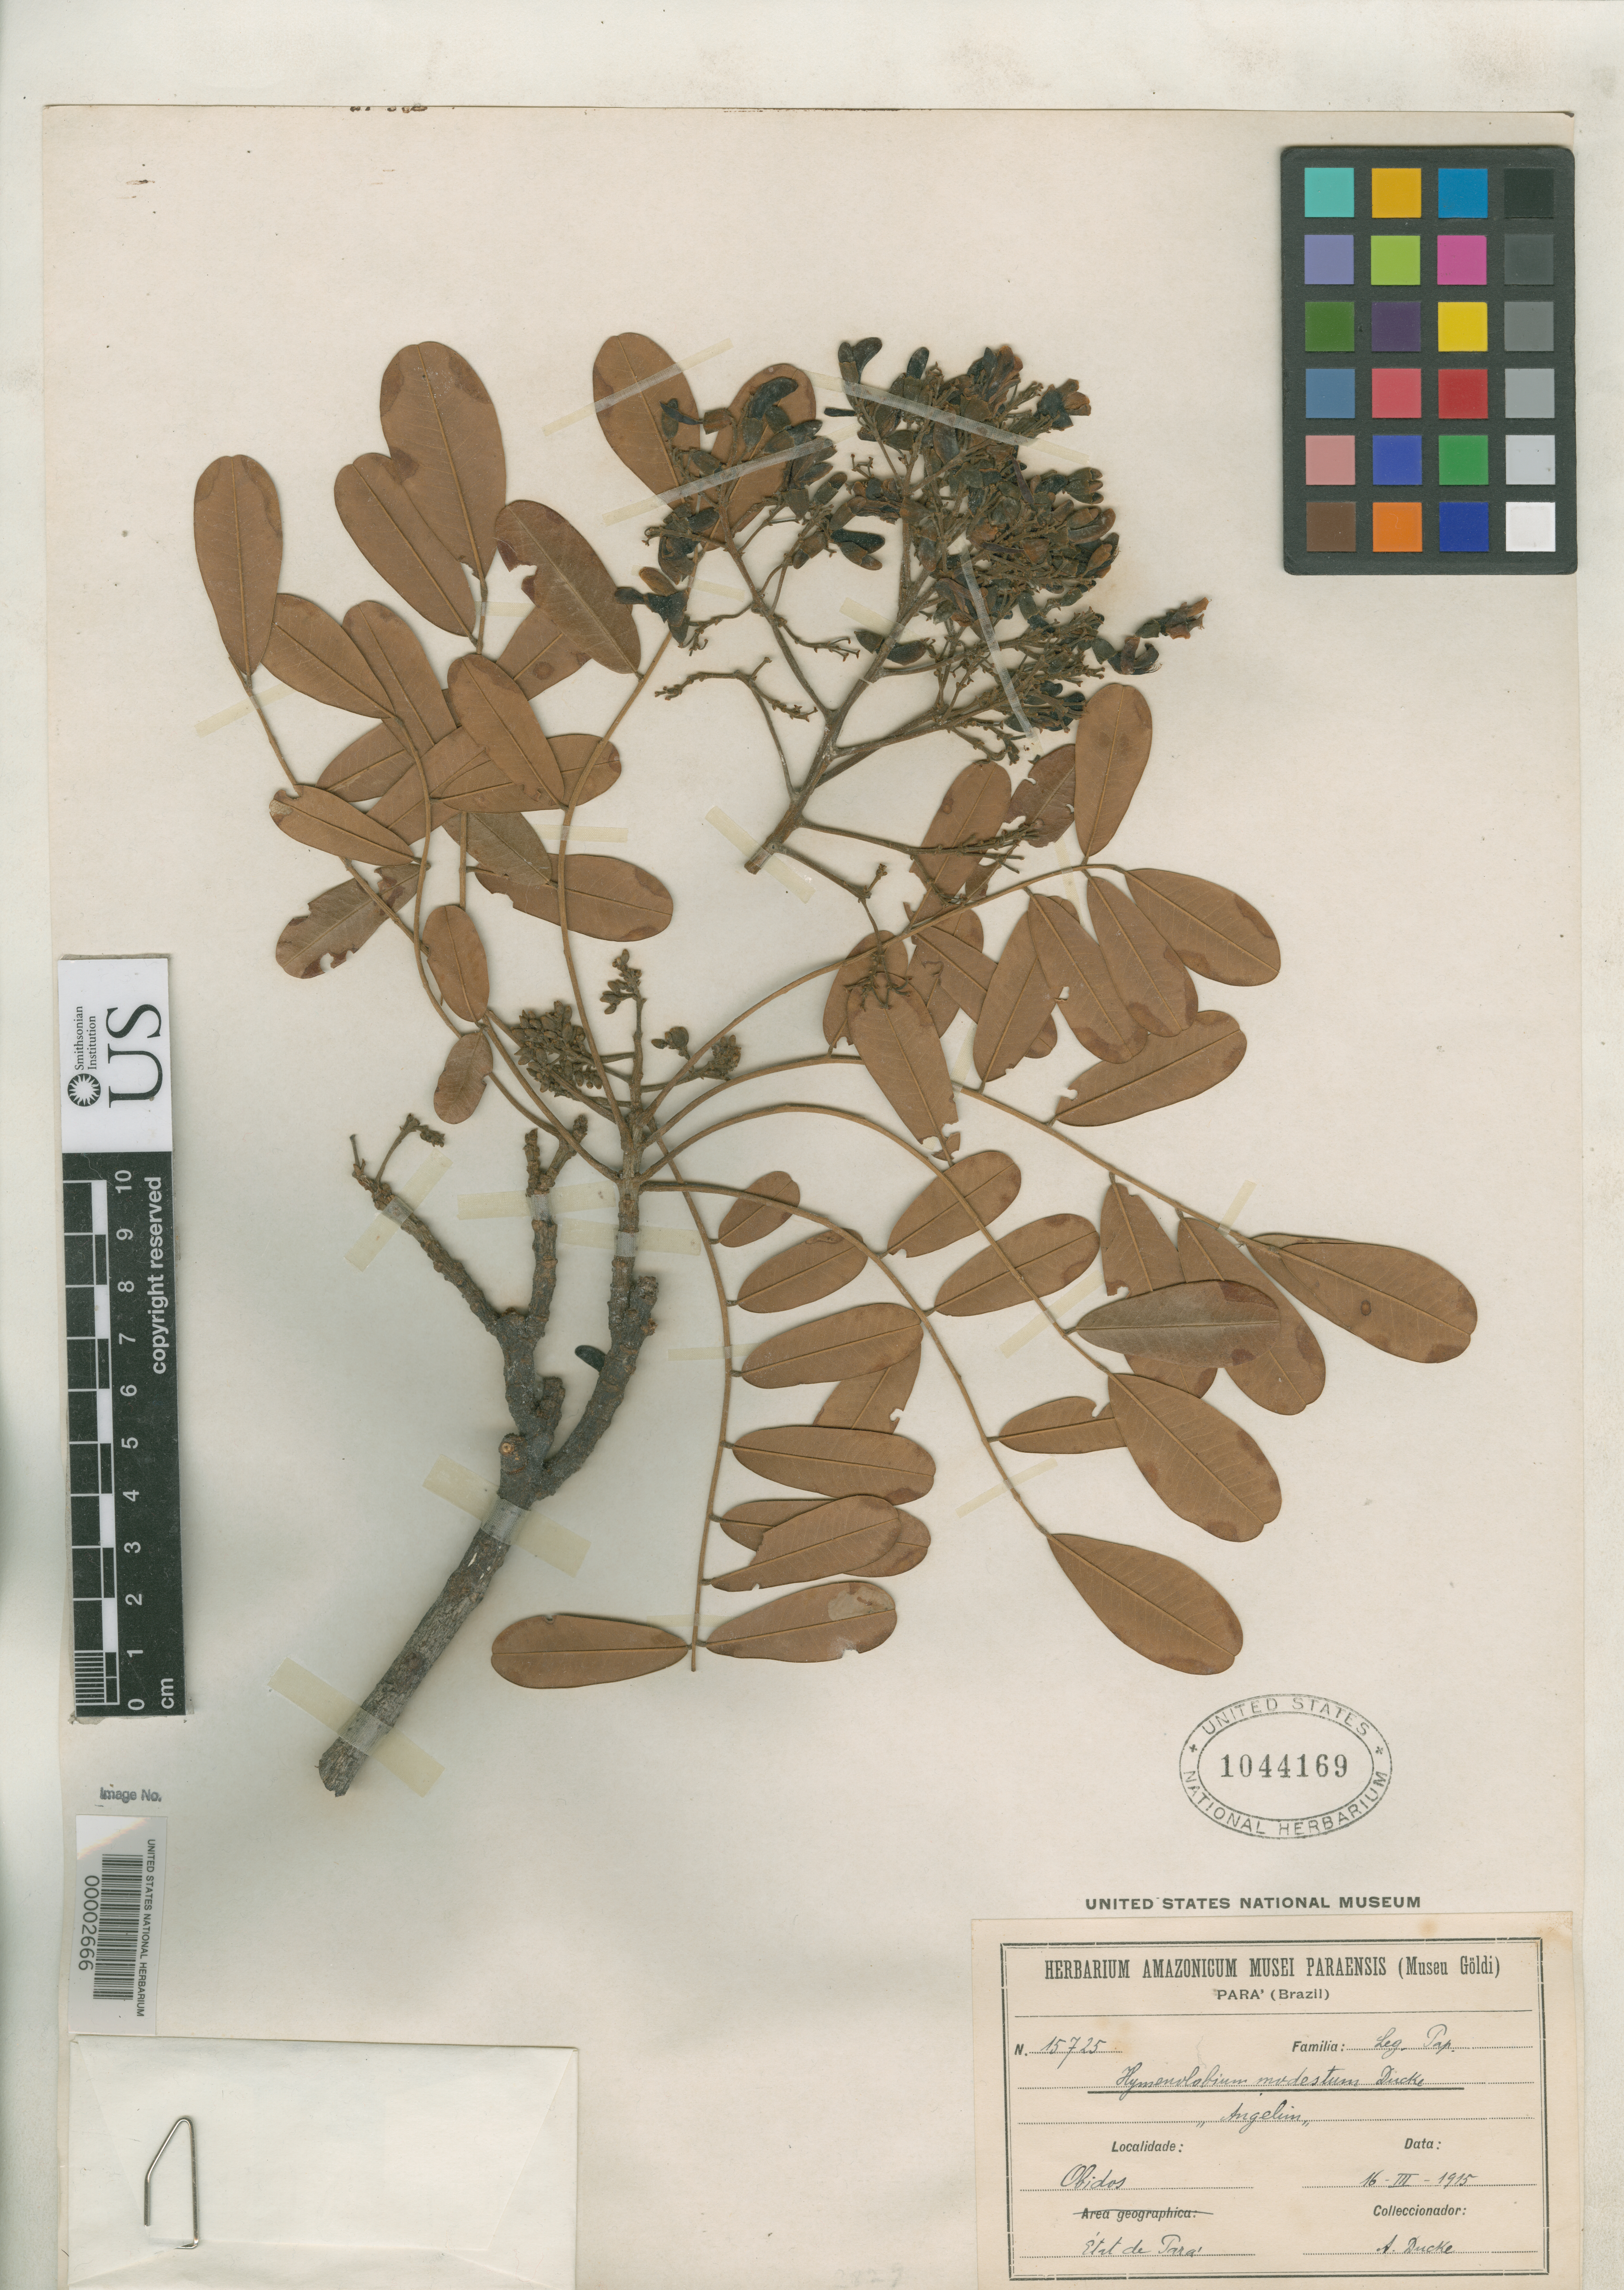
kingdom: Plantae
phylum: Tracheophyta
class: Magnoliopsida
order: Fabales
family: Fabaceae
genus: Hymenolobium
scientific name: Hymenolobium modestum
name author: Ducke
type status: Isosyntype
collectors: A. Ducke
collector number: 15725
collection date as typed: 16 Mar 1915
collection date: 1915-03-16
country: Brazil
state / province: Minas Gerais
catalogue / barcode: US 1044169